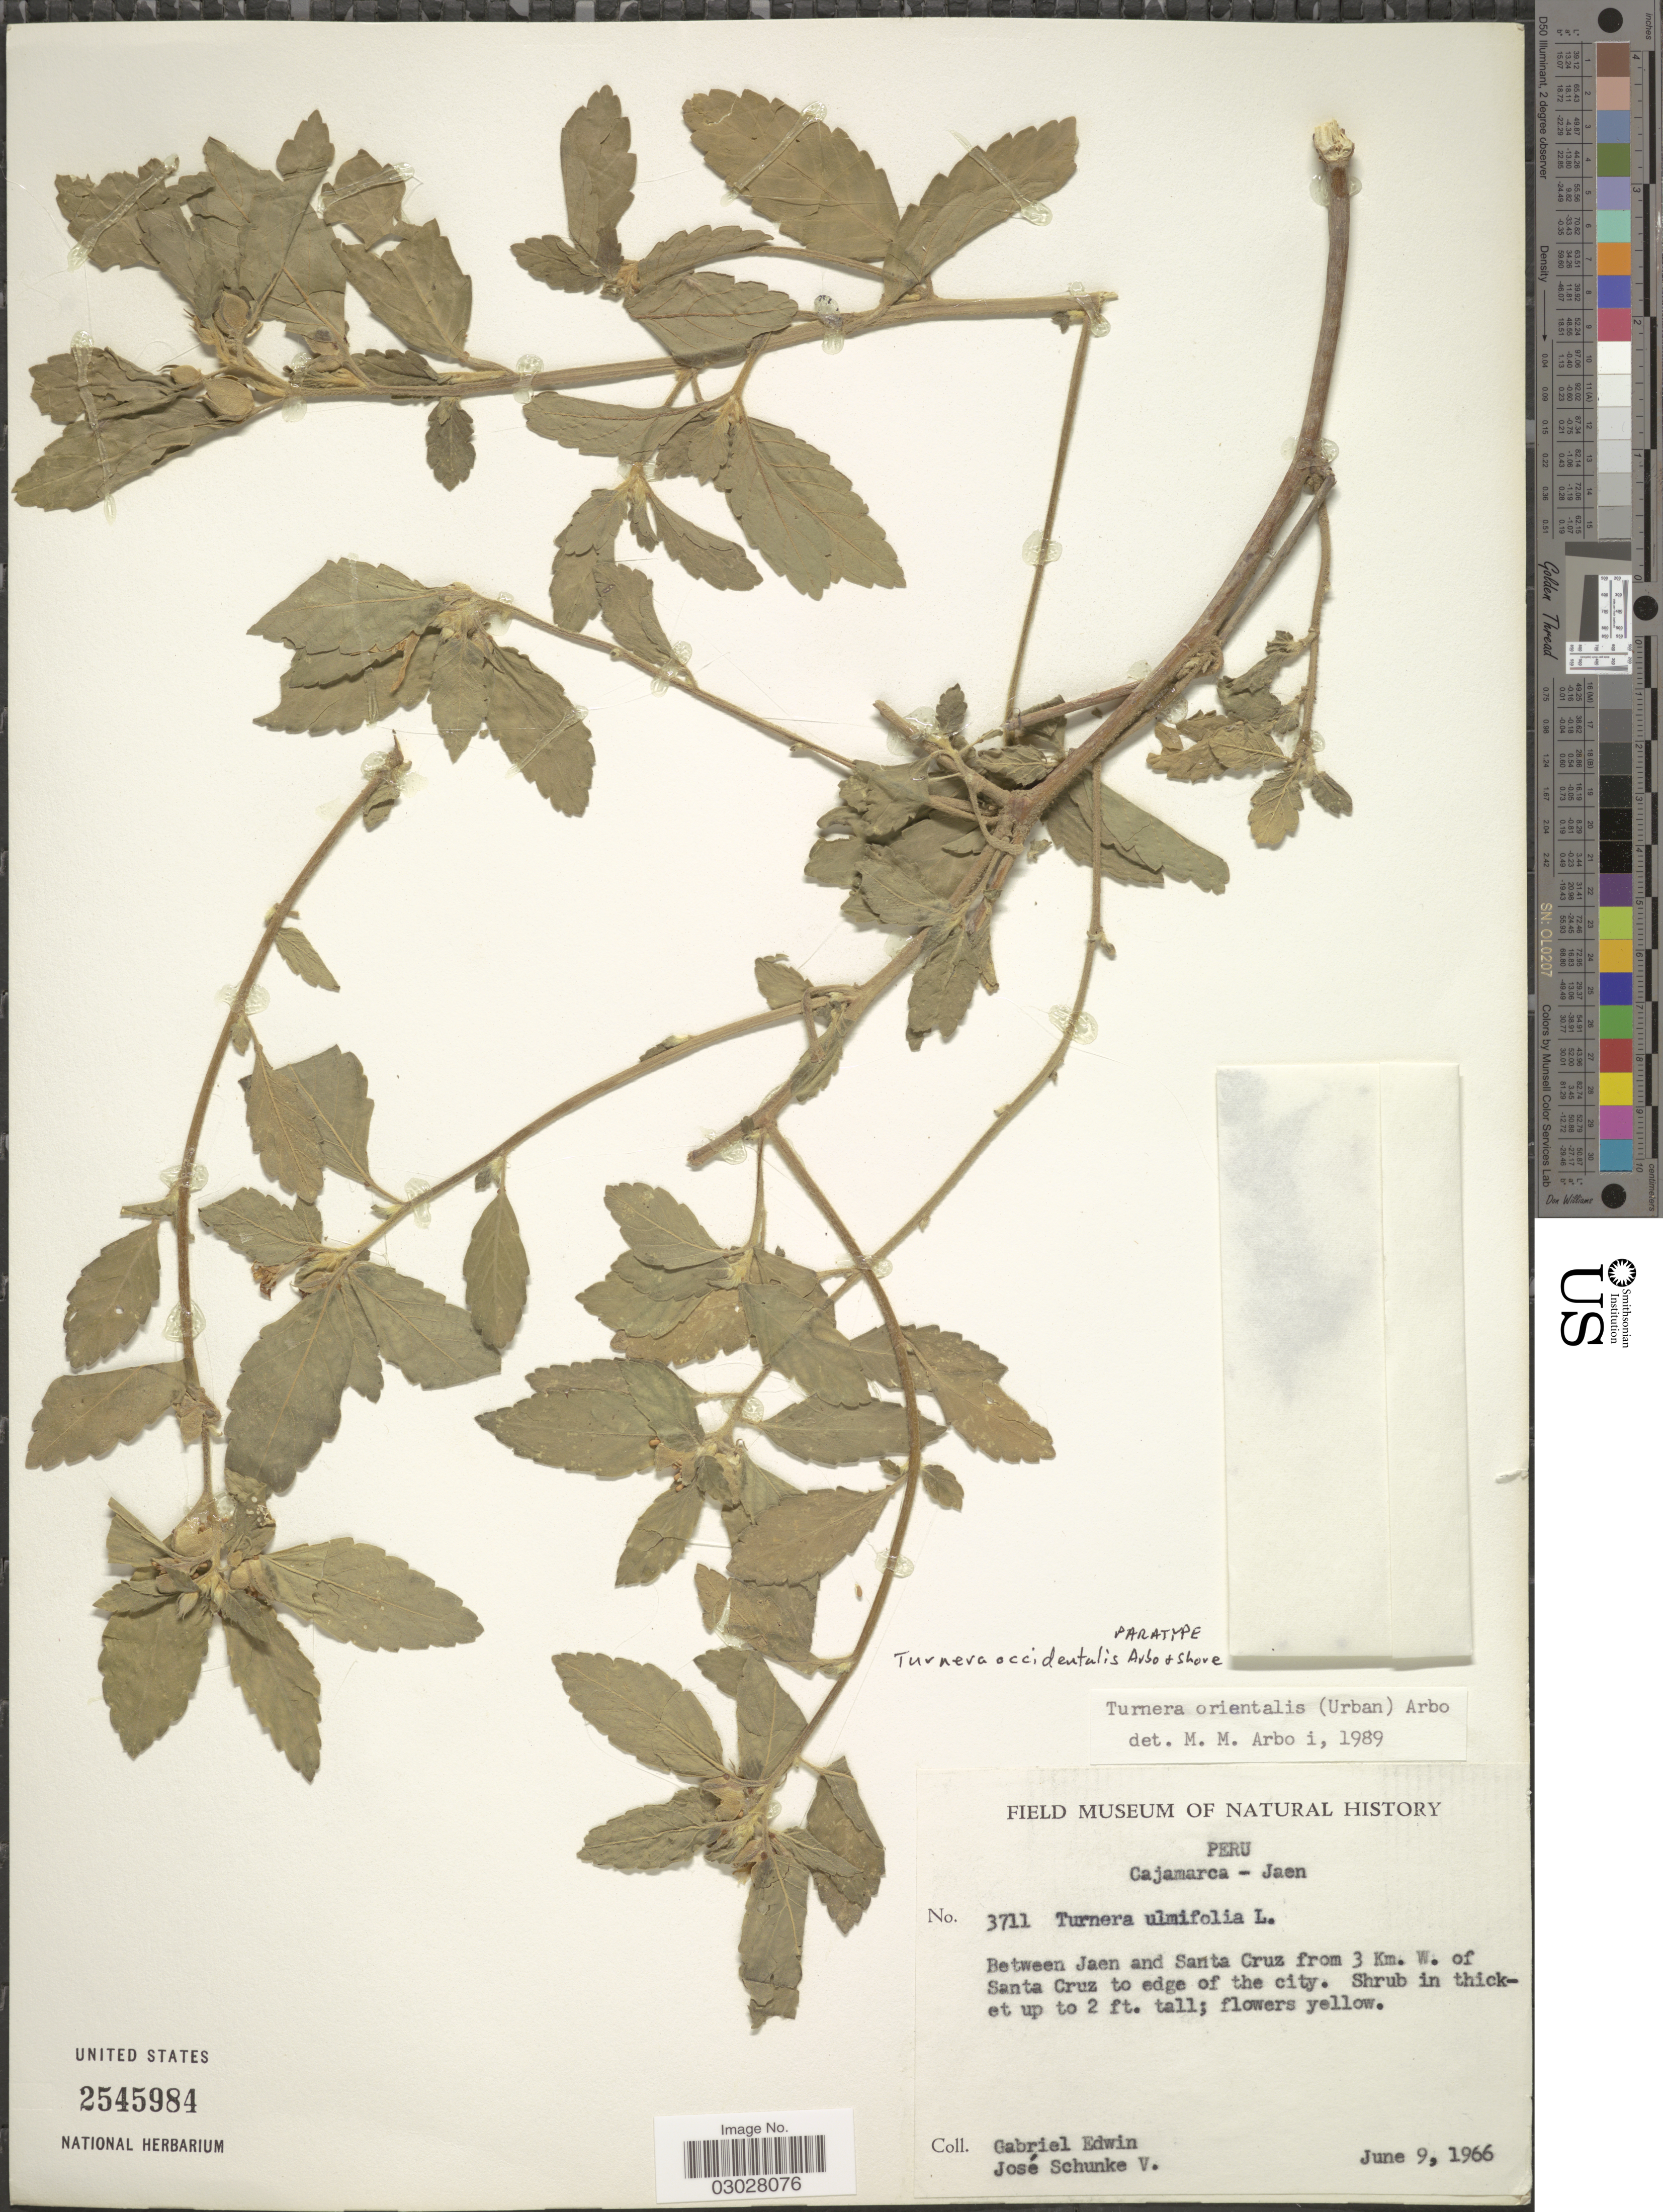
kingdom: Plantae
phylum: Tracheophyta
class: Magnoliopsida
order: Malpighiales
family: Turneraceae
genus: Turnera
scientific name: Turnera occidentalis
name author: Arbo & Shore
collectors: G. Edwin & J. Schunke Vigo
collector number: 3711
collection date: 1966-06-09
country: Peru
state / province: Cajamarca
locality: Cajamarca - Jaen. Between Jaen and Santa Cruz from 3 Km. W. of Santa Cruz to edge of the city.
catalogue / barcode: US 2545984